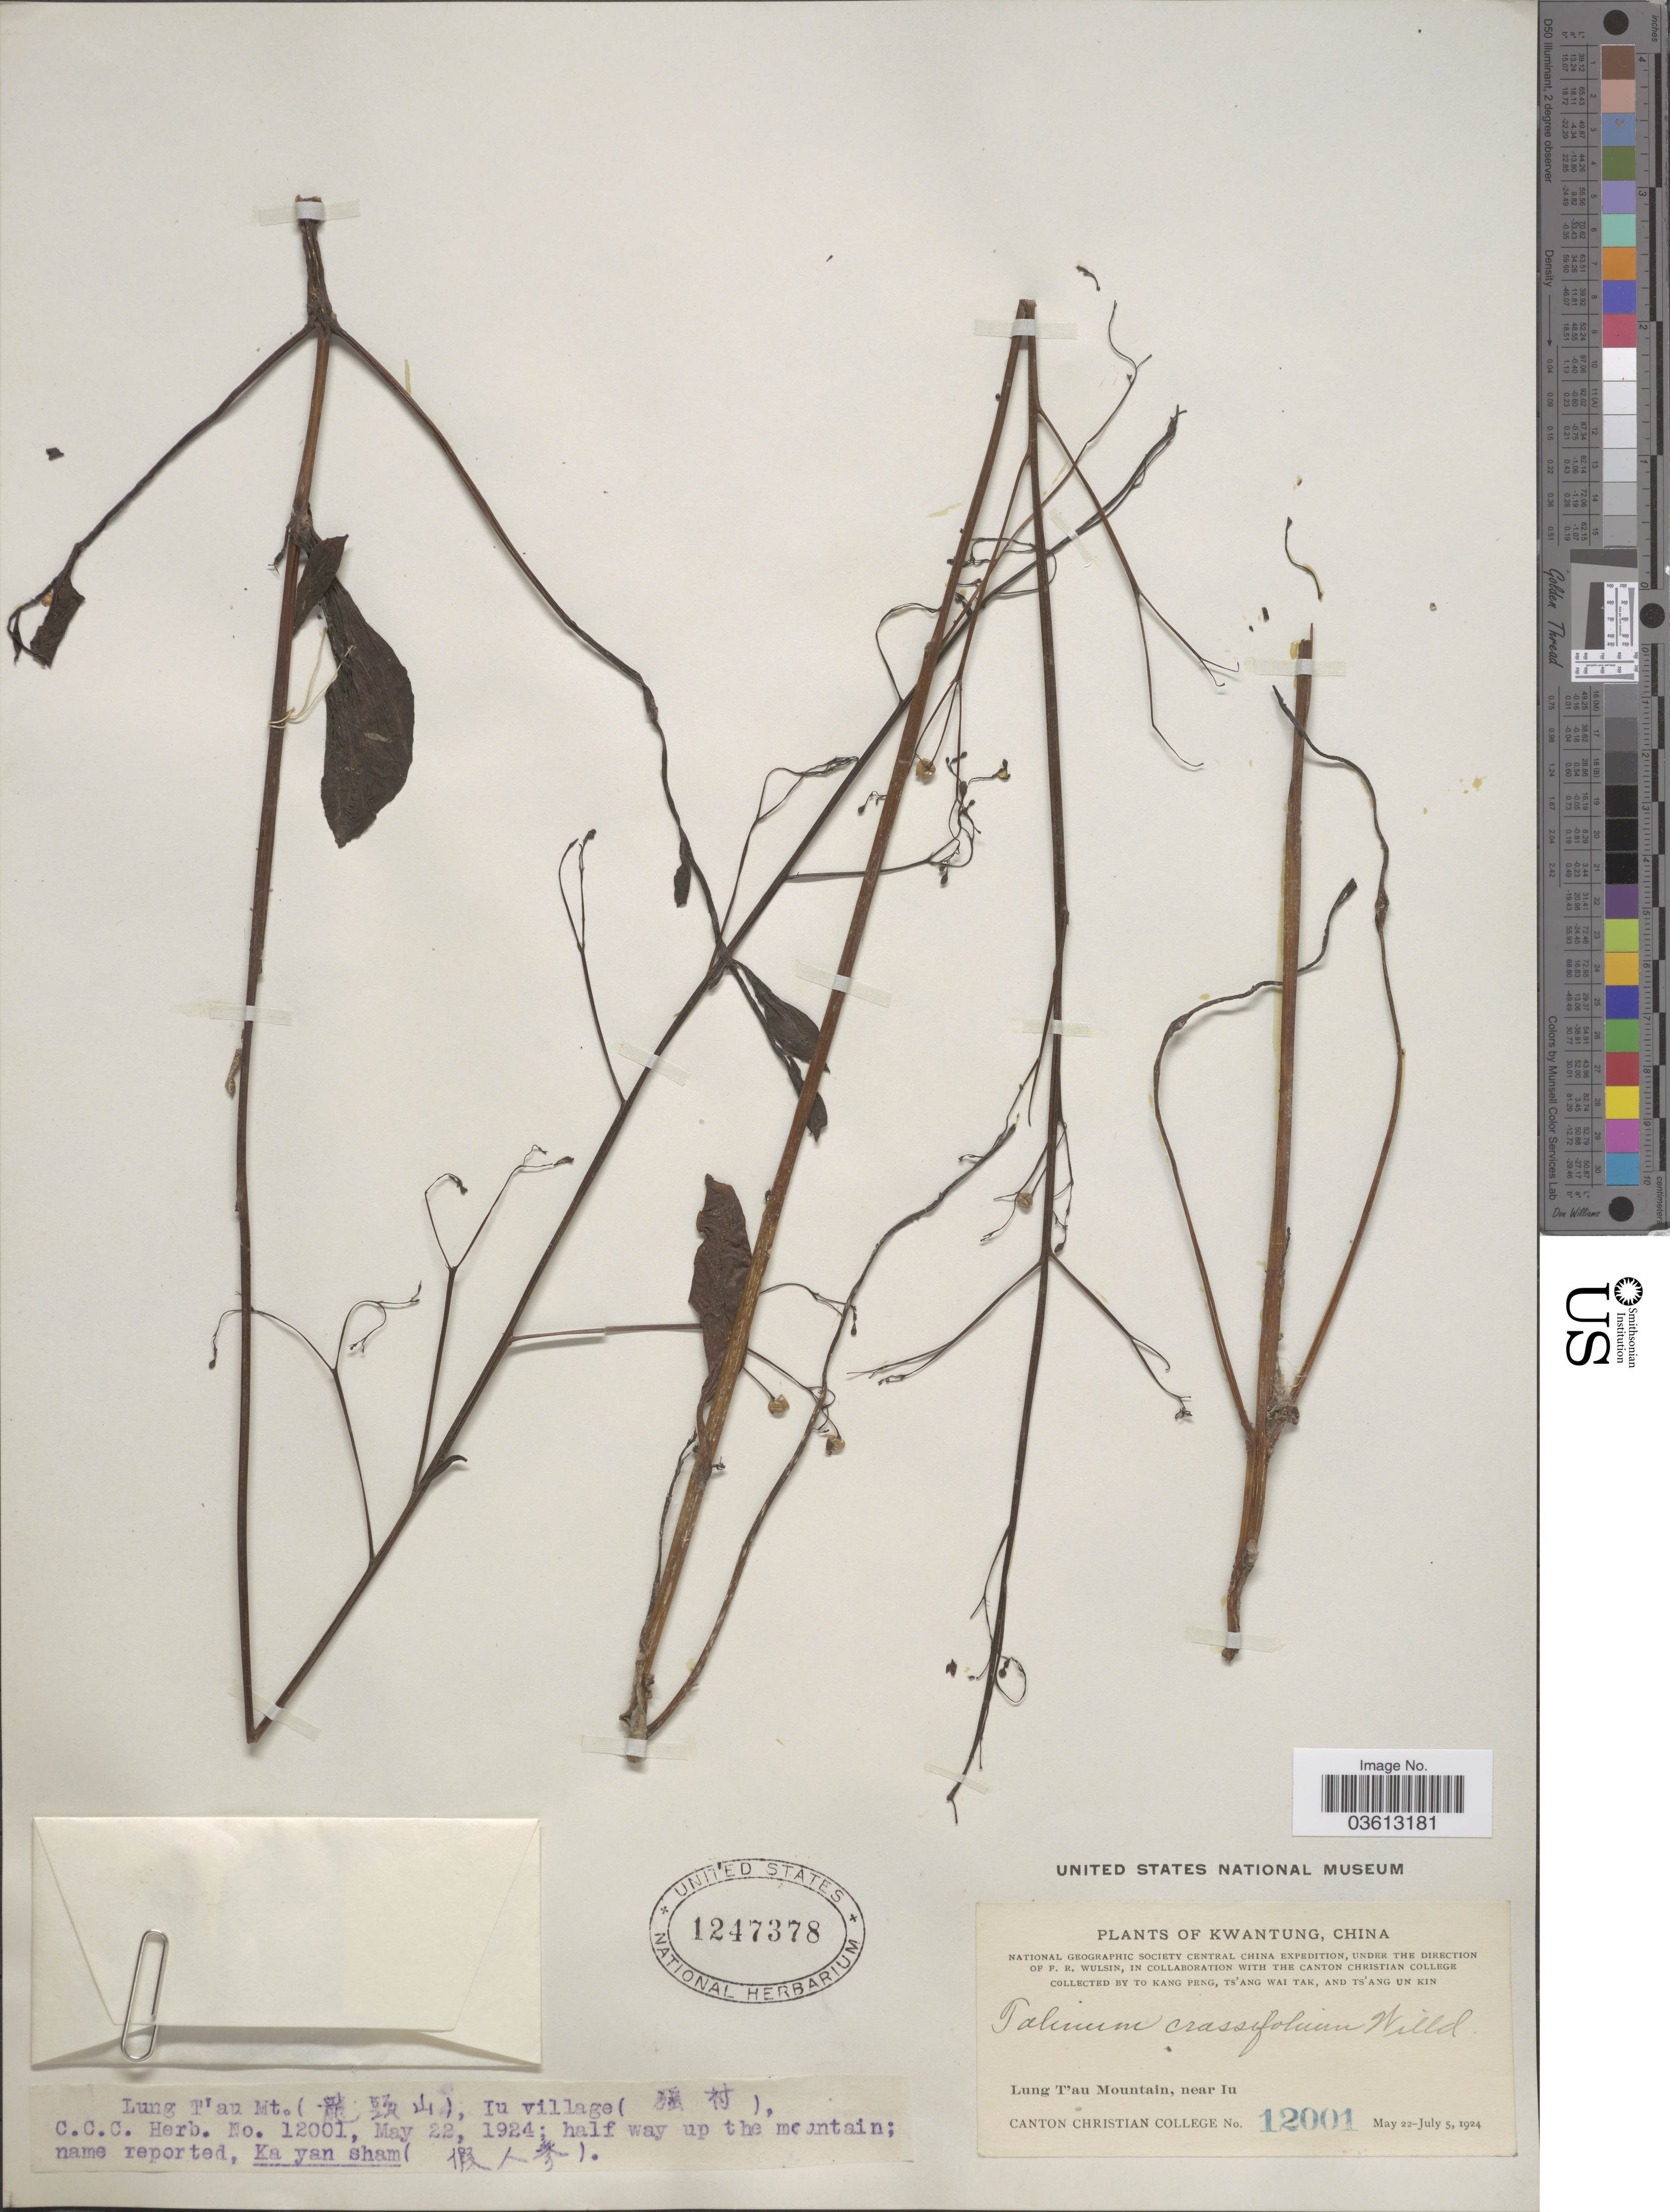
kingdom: Plantae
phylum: Tracheophyta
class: Magnoliopsida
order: Caryophyllales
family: Talinaceae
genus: Talinum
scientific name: Talinum paniculatum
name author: (Jacq.) Gaertn.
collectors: T. K. Peng, W. T. Tsang & Ts' Ang Un Kin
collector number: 12001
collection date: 1924-05-22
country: China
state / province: Guangdong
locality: Kwantung. Lung T'au Mt. (X), Iu village (X).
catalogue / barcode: US 1247378